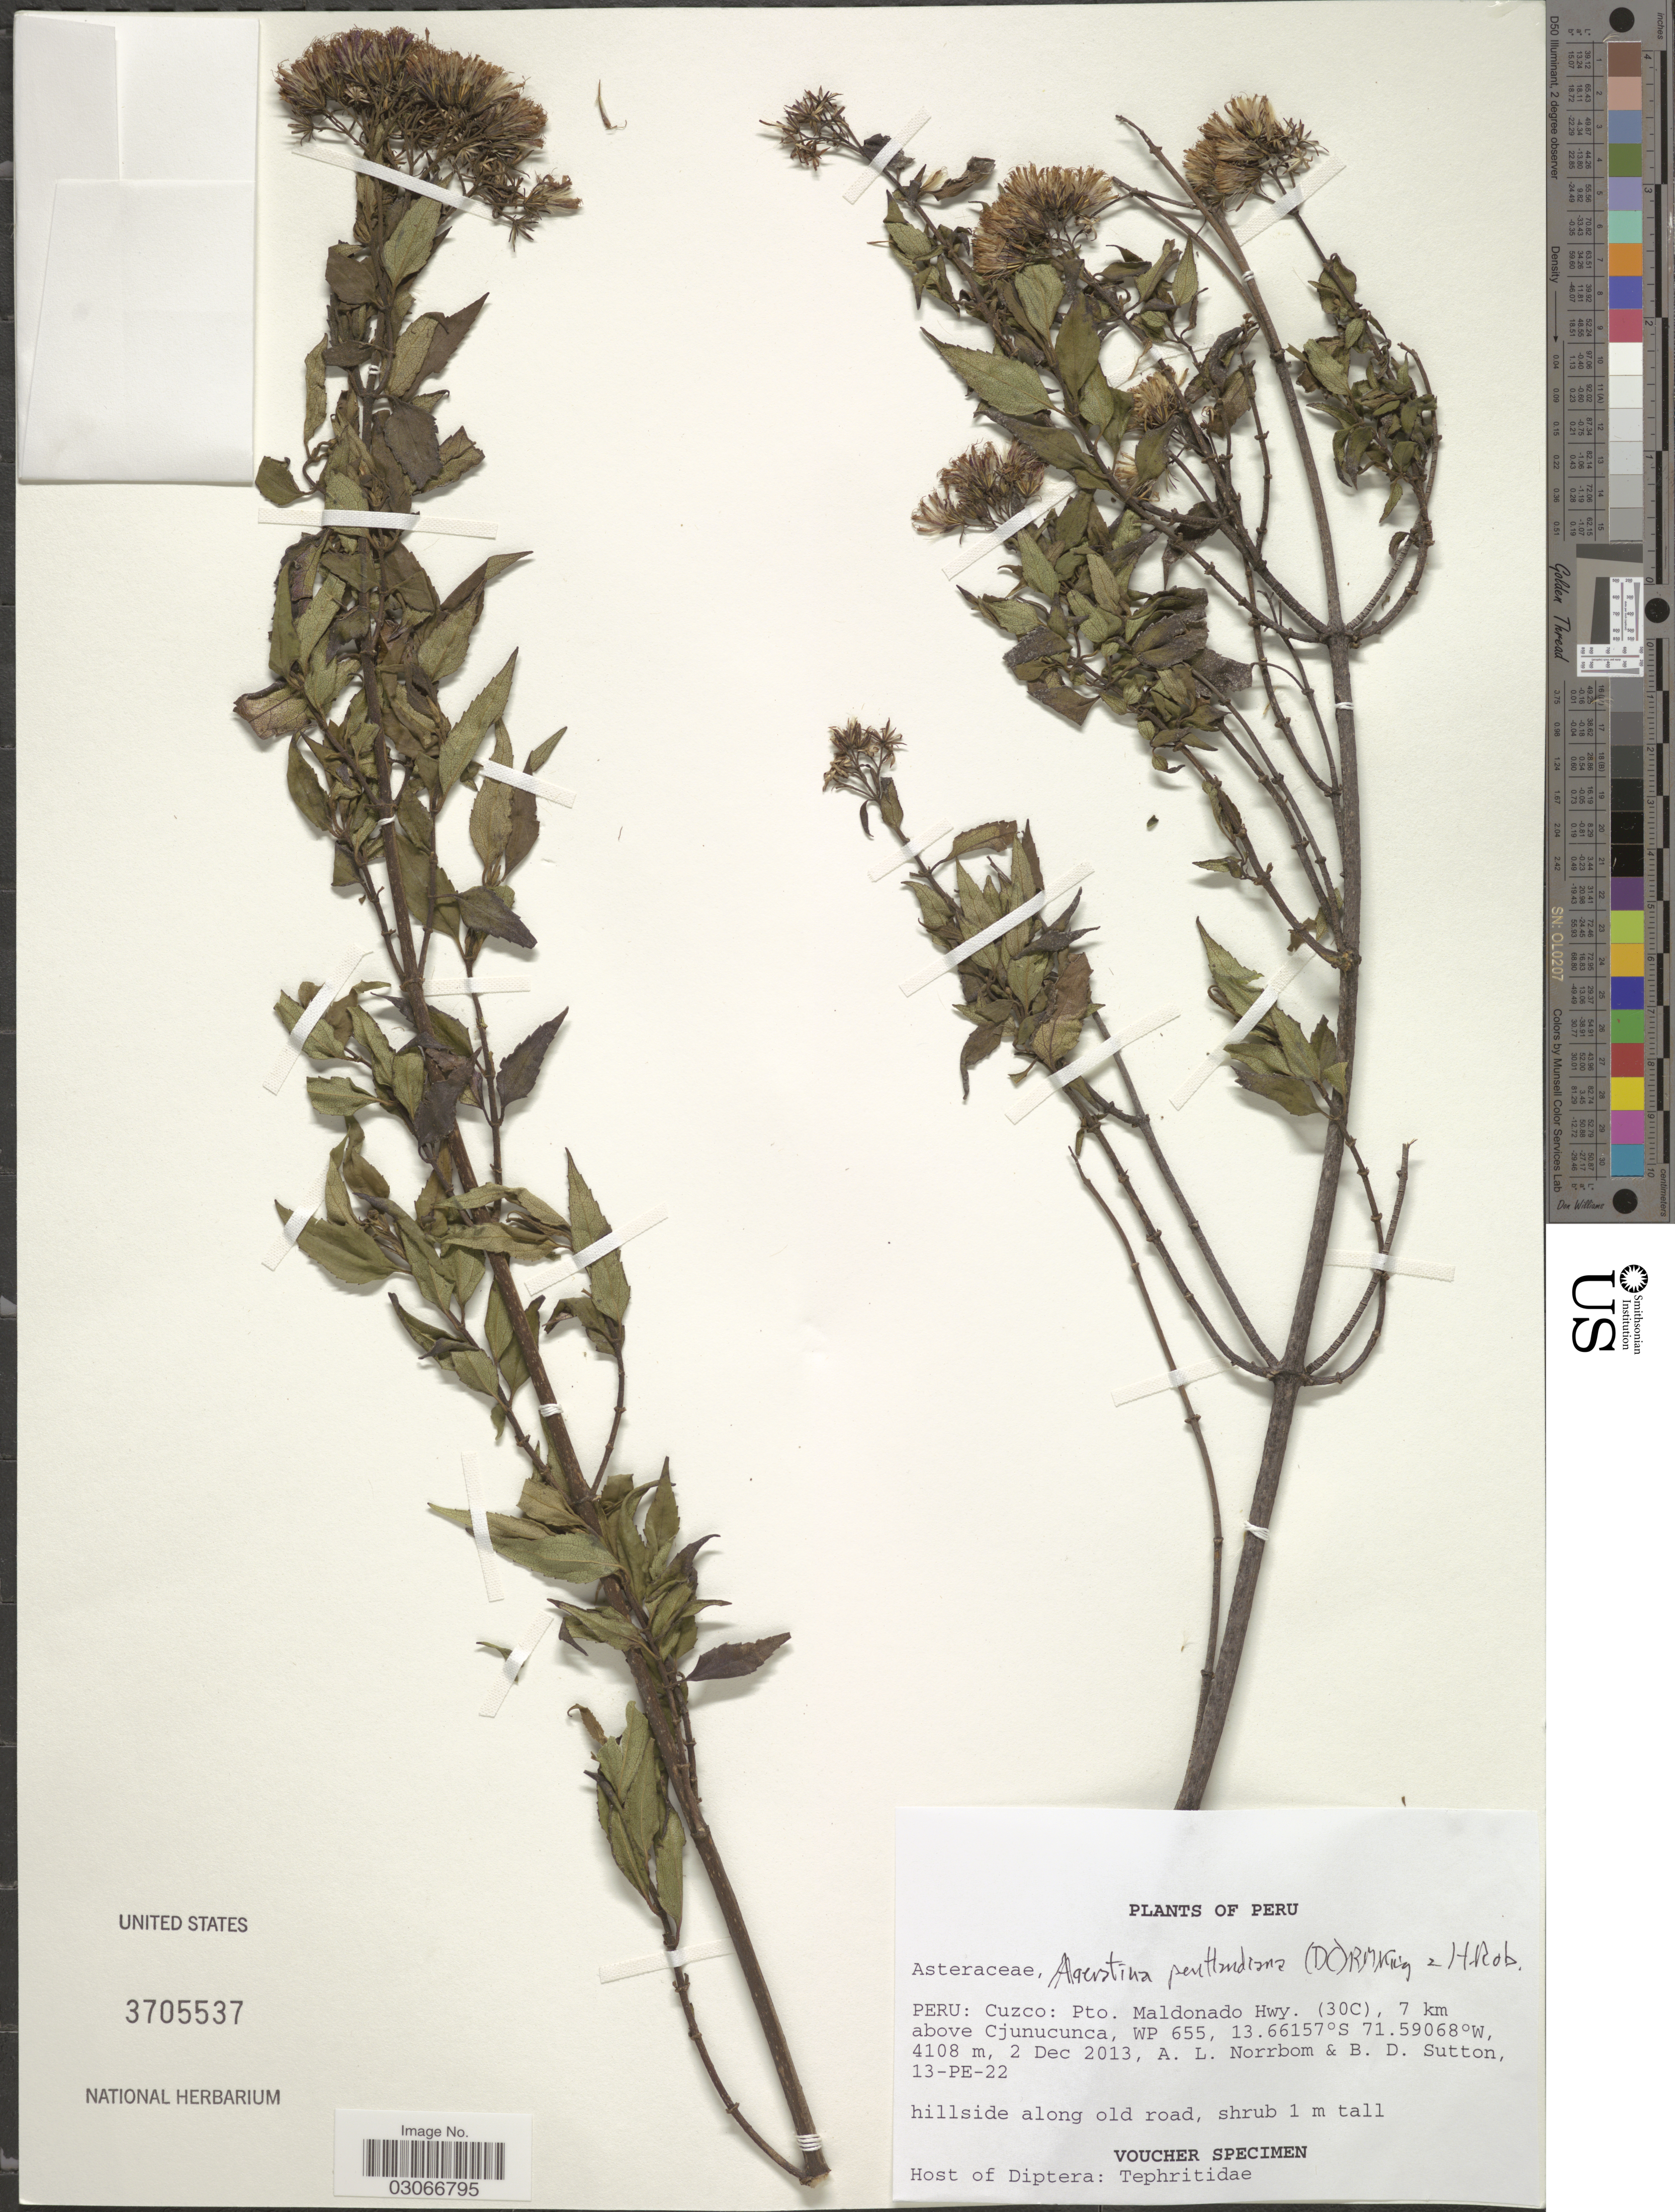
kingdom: Plantae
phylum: Tracheophyta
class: Magnoliopsida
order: Asterales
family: Asteraceae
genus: Ageratina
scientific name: Ageratina pentlandiana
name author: (DC.) R.M. King & H. Rob.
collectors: A. L. Norrbom & B. Sutton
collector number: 13-PE-22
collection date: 2013-12-02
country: Peru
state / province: Cusco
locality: Cuzco: Pto. Maldonado Hwy. (30C), 7 km above Cjunucunca, WP 655.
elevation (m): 4108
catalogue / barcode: US 3705537